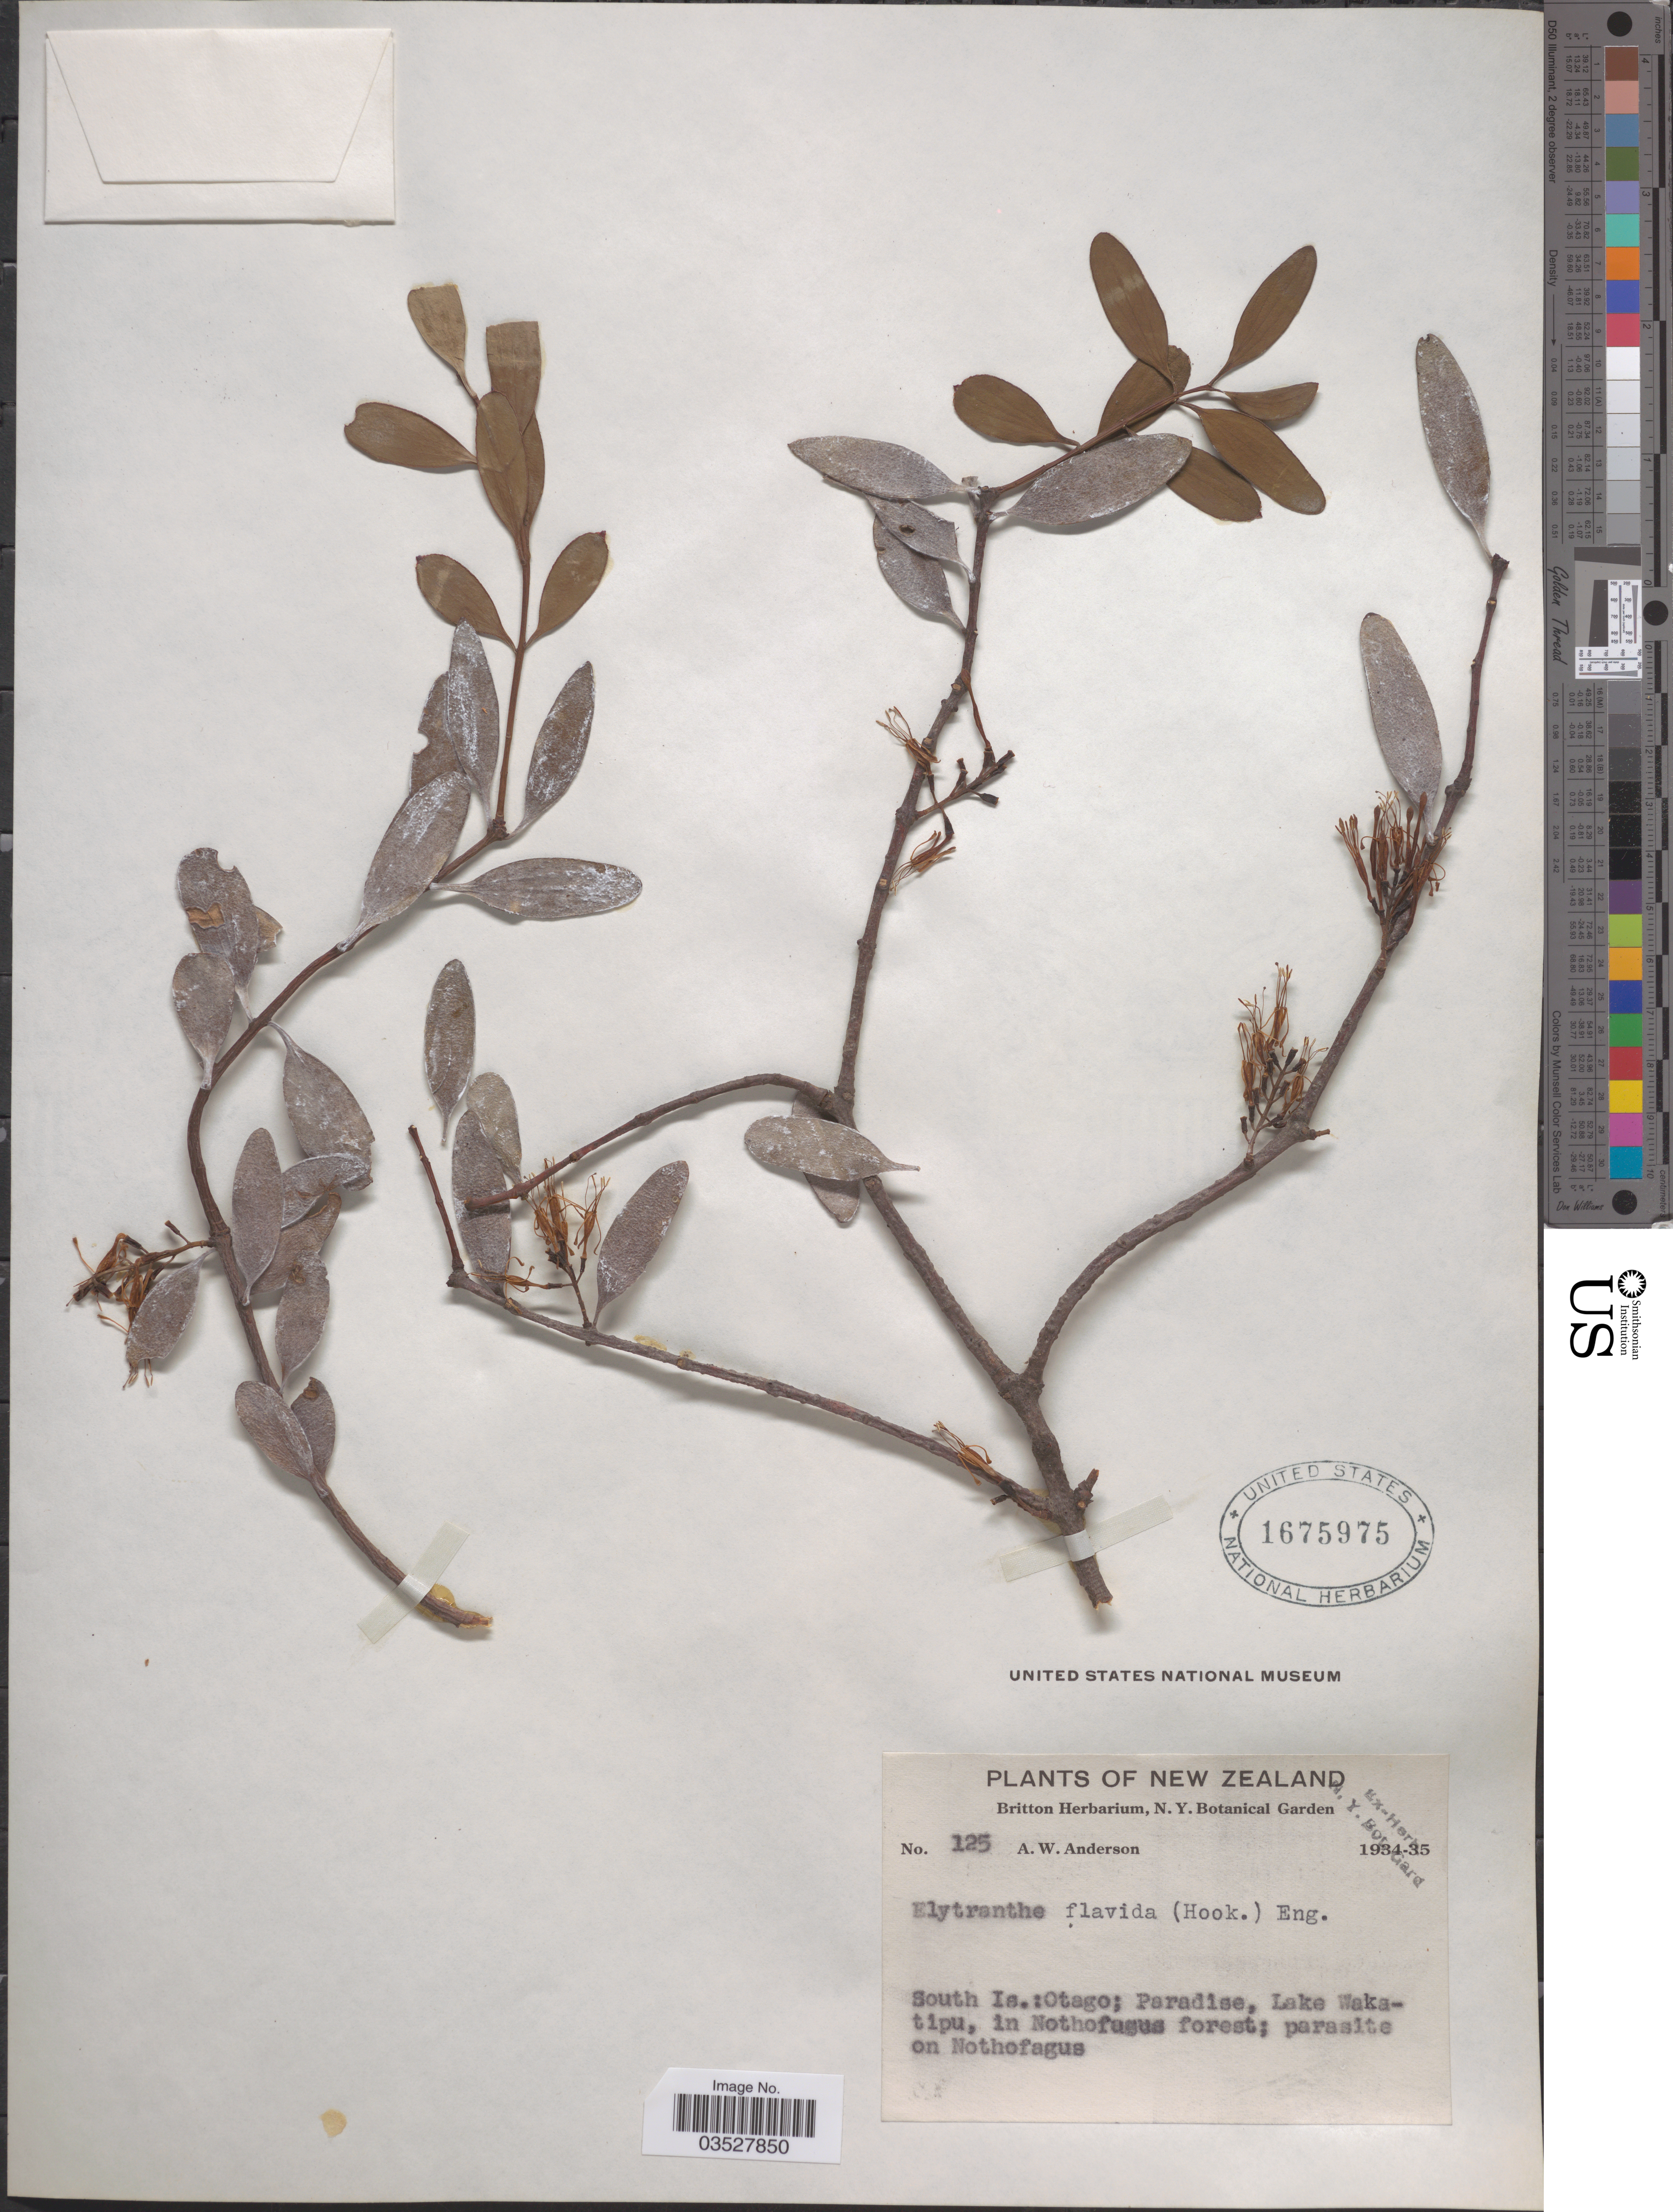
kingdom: Plantae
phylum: Tracheophyta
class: Magnoliopsida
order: Santalales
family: Loranthaceae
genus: Alepis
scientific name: Alepis flavida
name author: (Hook. f.) Tiegh.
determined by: Strong, Mark T., (BOT), Smithsonian Institution - National Museum of Natural History (UNITED STATES)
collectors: A. W. Anderson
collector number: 125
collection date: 1934/1935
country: New Zealand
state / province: Otago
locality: South Is.; Paradise, Lake Wakatipu.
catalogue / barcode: US 1675975